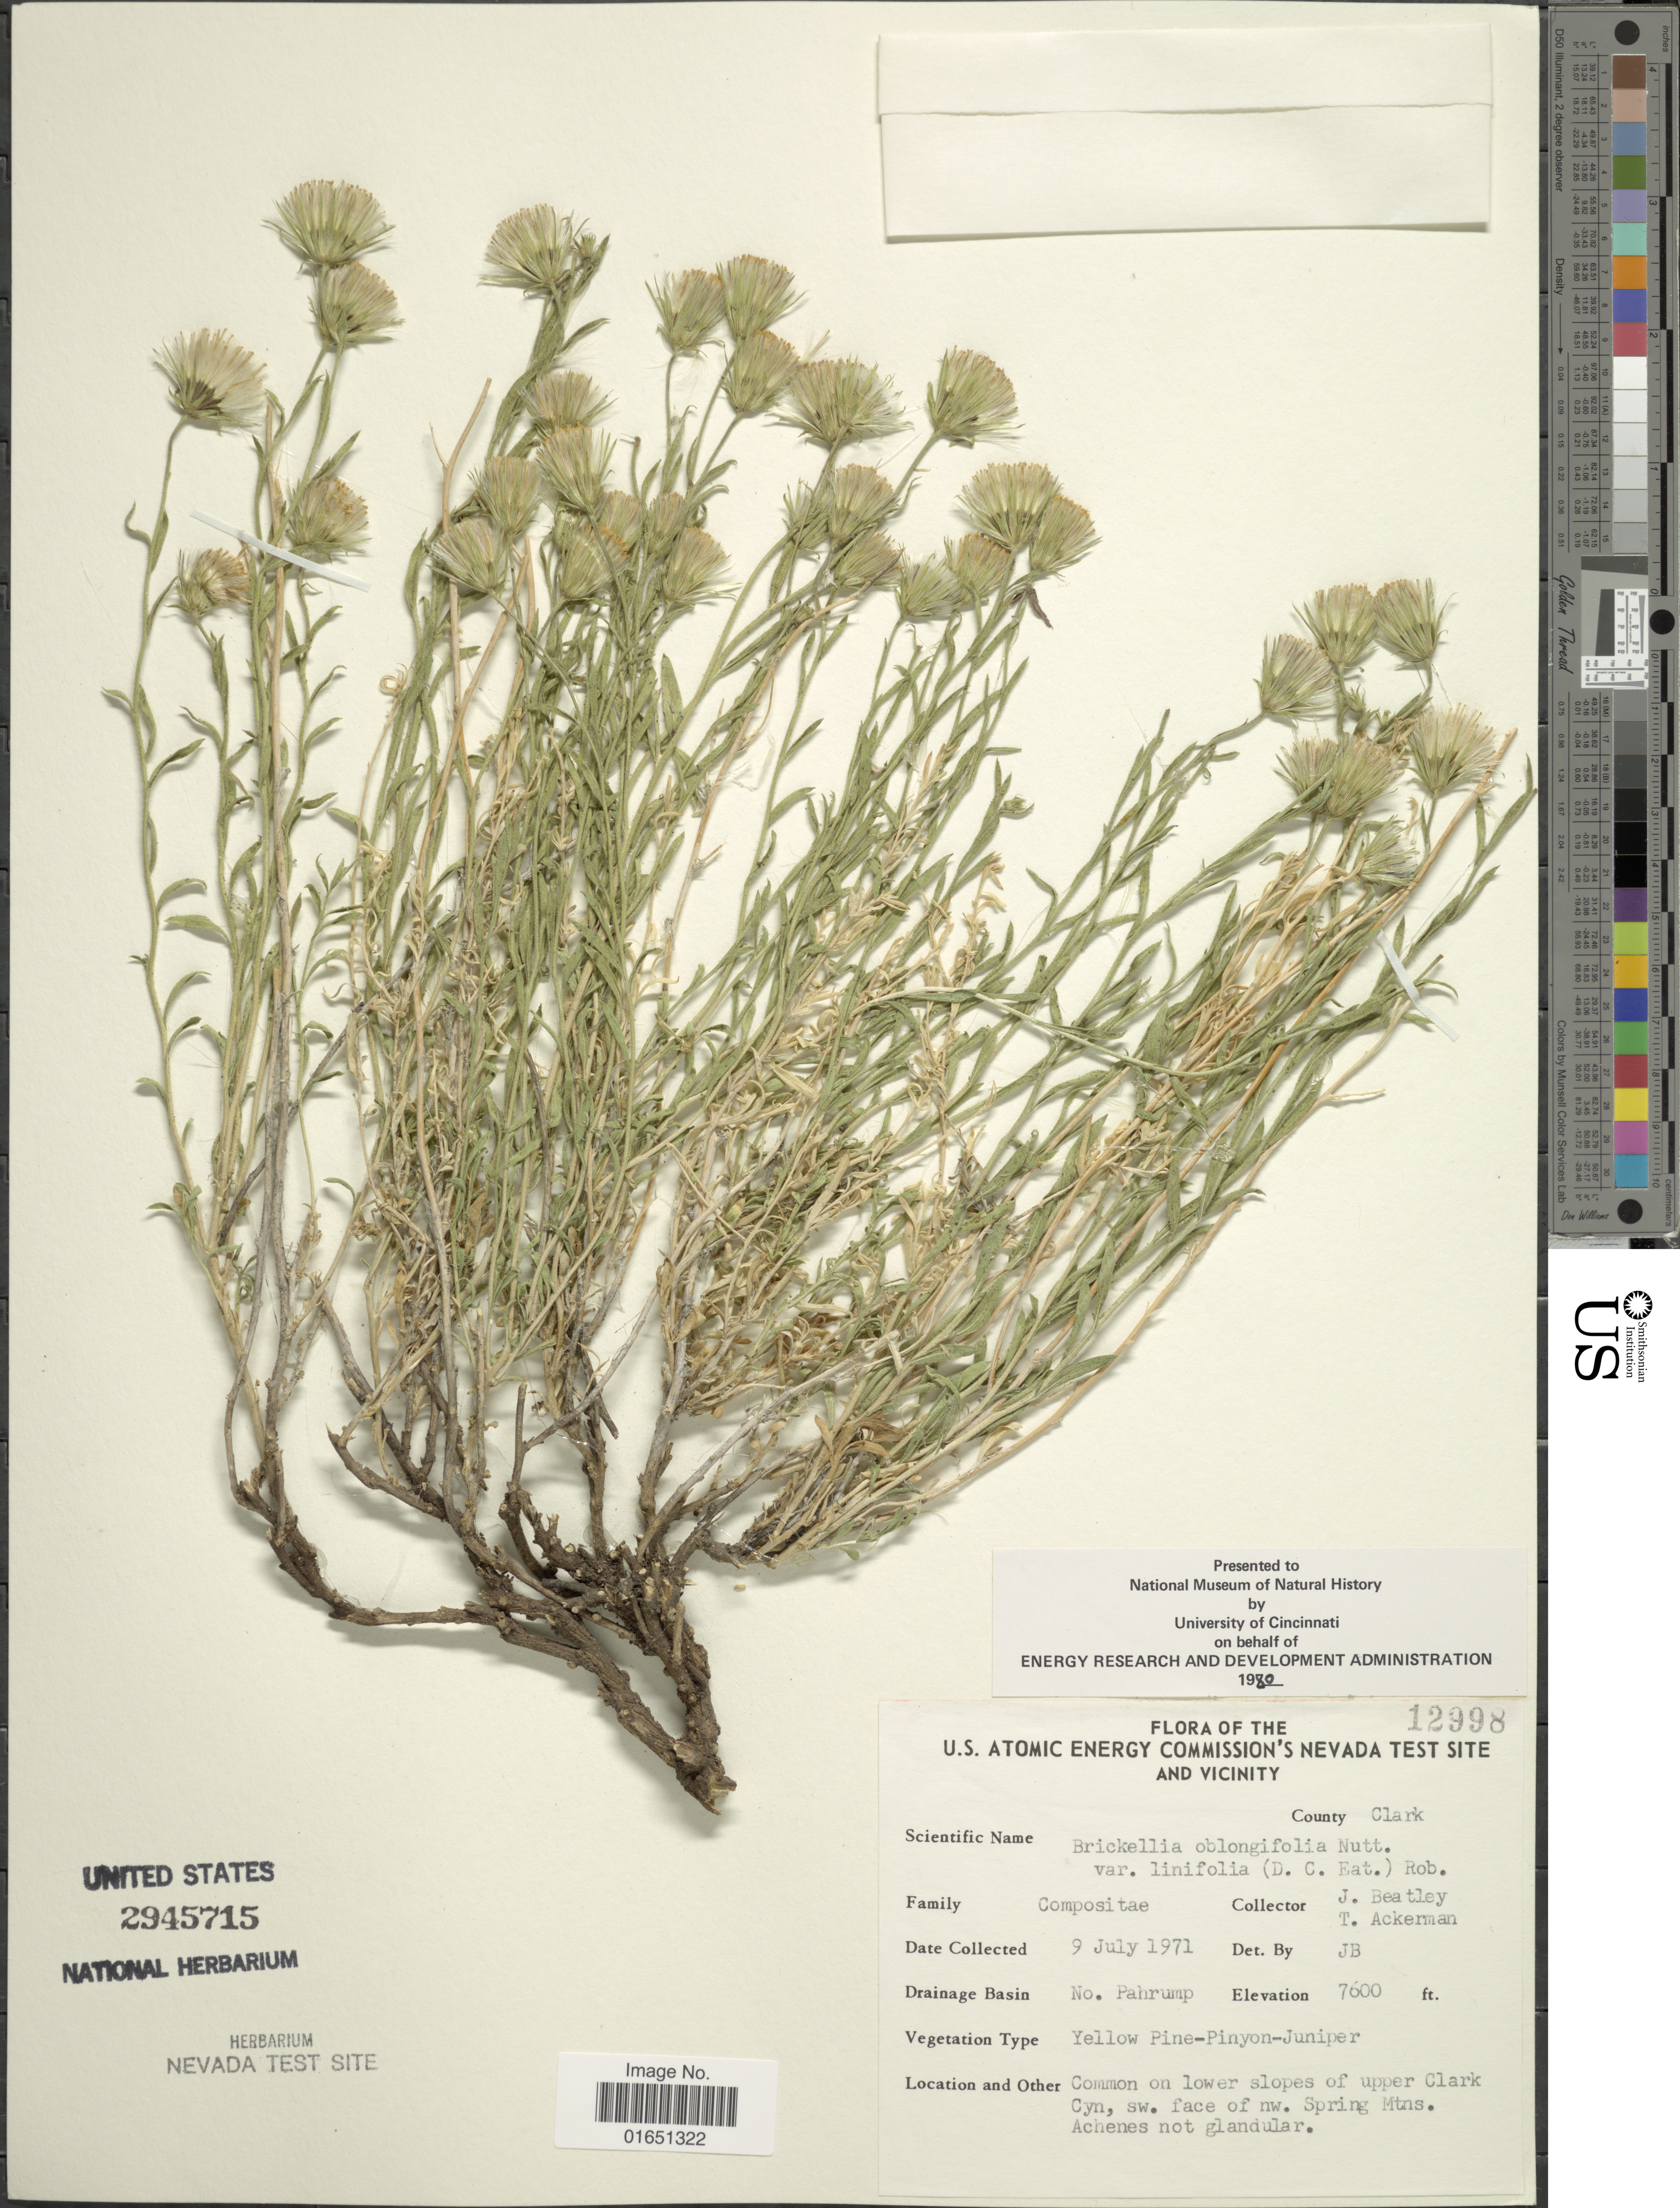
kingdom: Plantae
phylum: Tracheophyta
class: Magnoliopsida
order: Asterales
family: Asteraceae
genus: Brickellia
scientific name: Brickellia oblongifolia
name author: Nutt.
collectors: J. C. Beatley & T. Ackerman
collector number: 12998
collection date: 1971-07-09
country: United States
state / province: Nevada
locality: U. S. Atomic Energy Commission's Nevada Test Site and Vicinity County Nye, Drainage Basin: No. Pahrump, Common on lower slopes of upper Clark Cyn, sw. face of nw. Spring Mtns.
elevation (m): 2316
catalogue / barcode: US 2945715